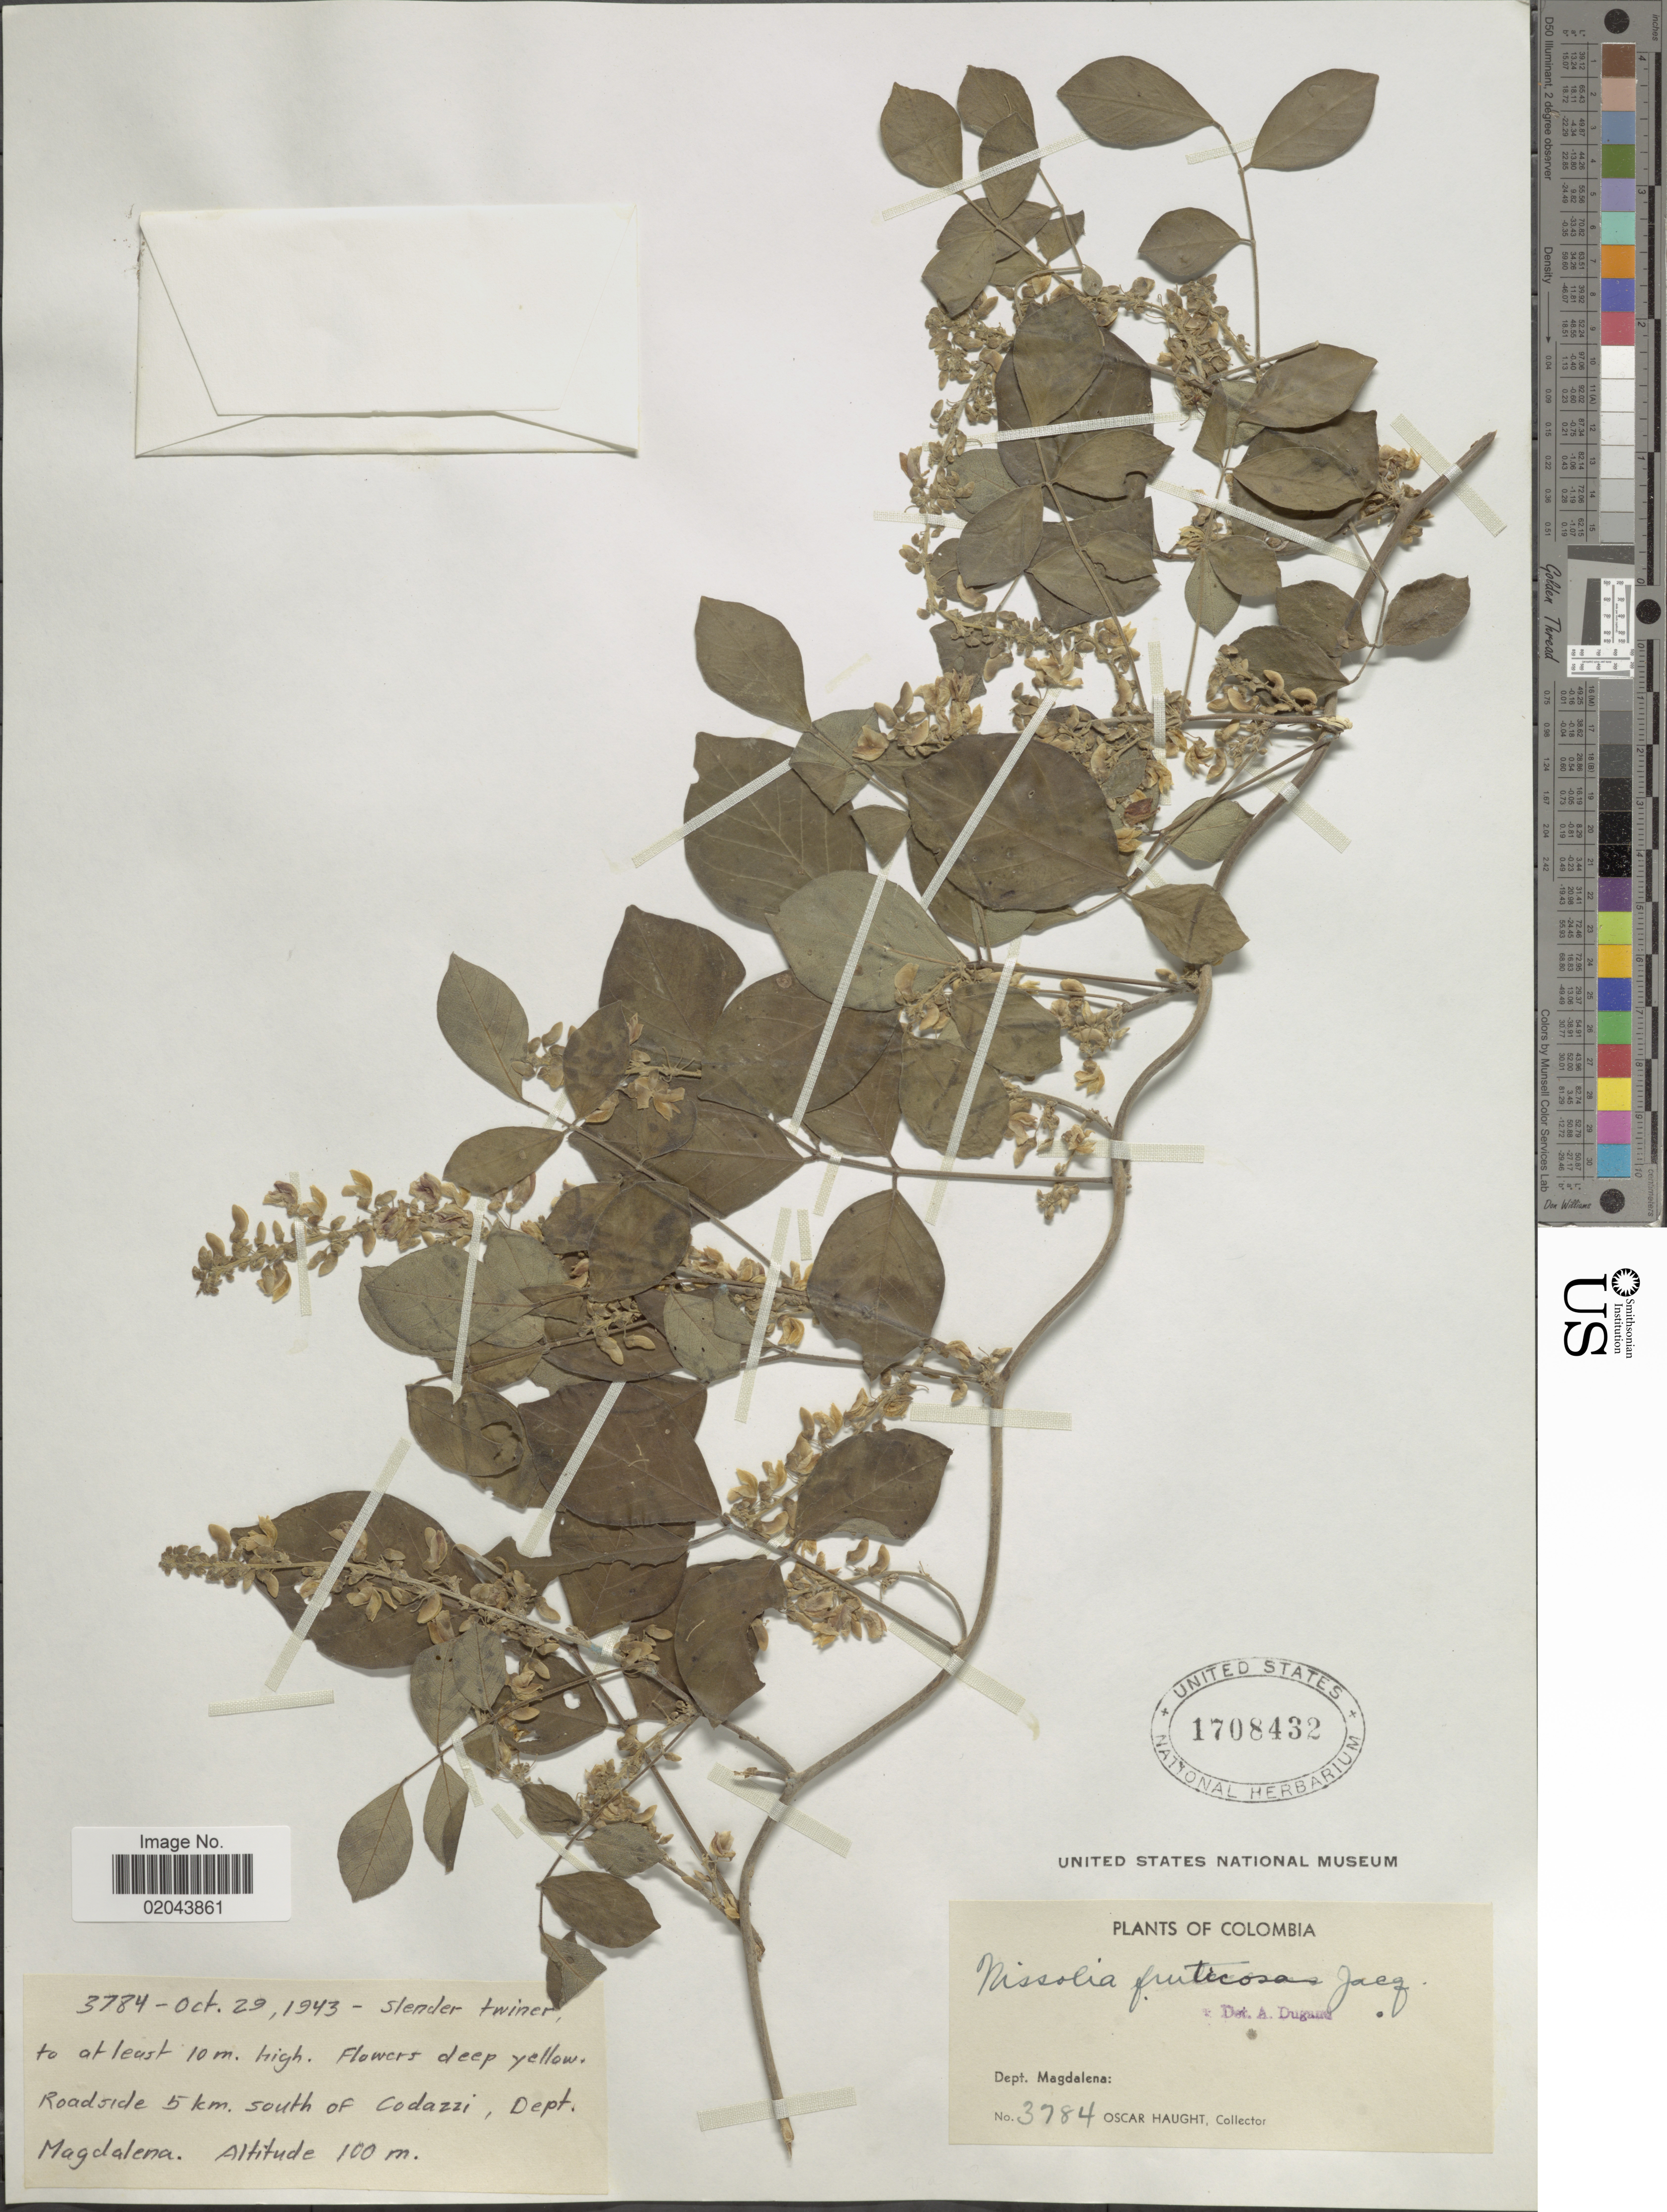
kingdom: Plantae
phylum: Tracheophyta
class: Magnoliopsida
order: Fabales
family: Fabaceae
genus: Nissolia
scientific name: Nissolia fruticosa var. fruticosa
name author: Jacq.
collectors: O. L. Haught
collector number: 3784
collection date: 1943-10-29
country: Colombia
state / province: Magdalena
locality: Roadside 5 km. south of Codazzi.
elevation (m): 100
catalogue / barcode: US 1708432